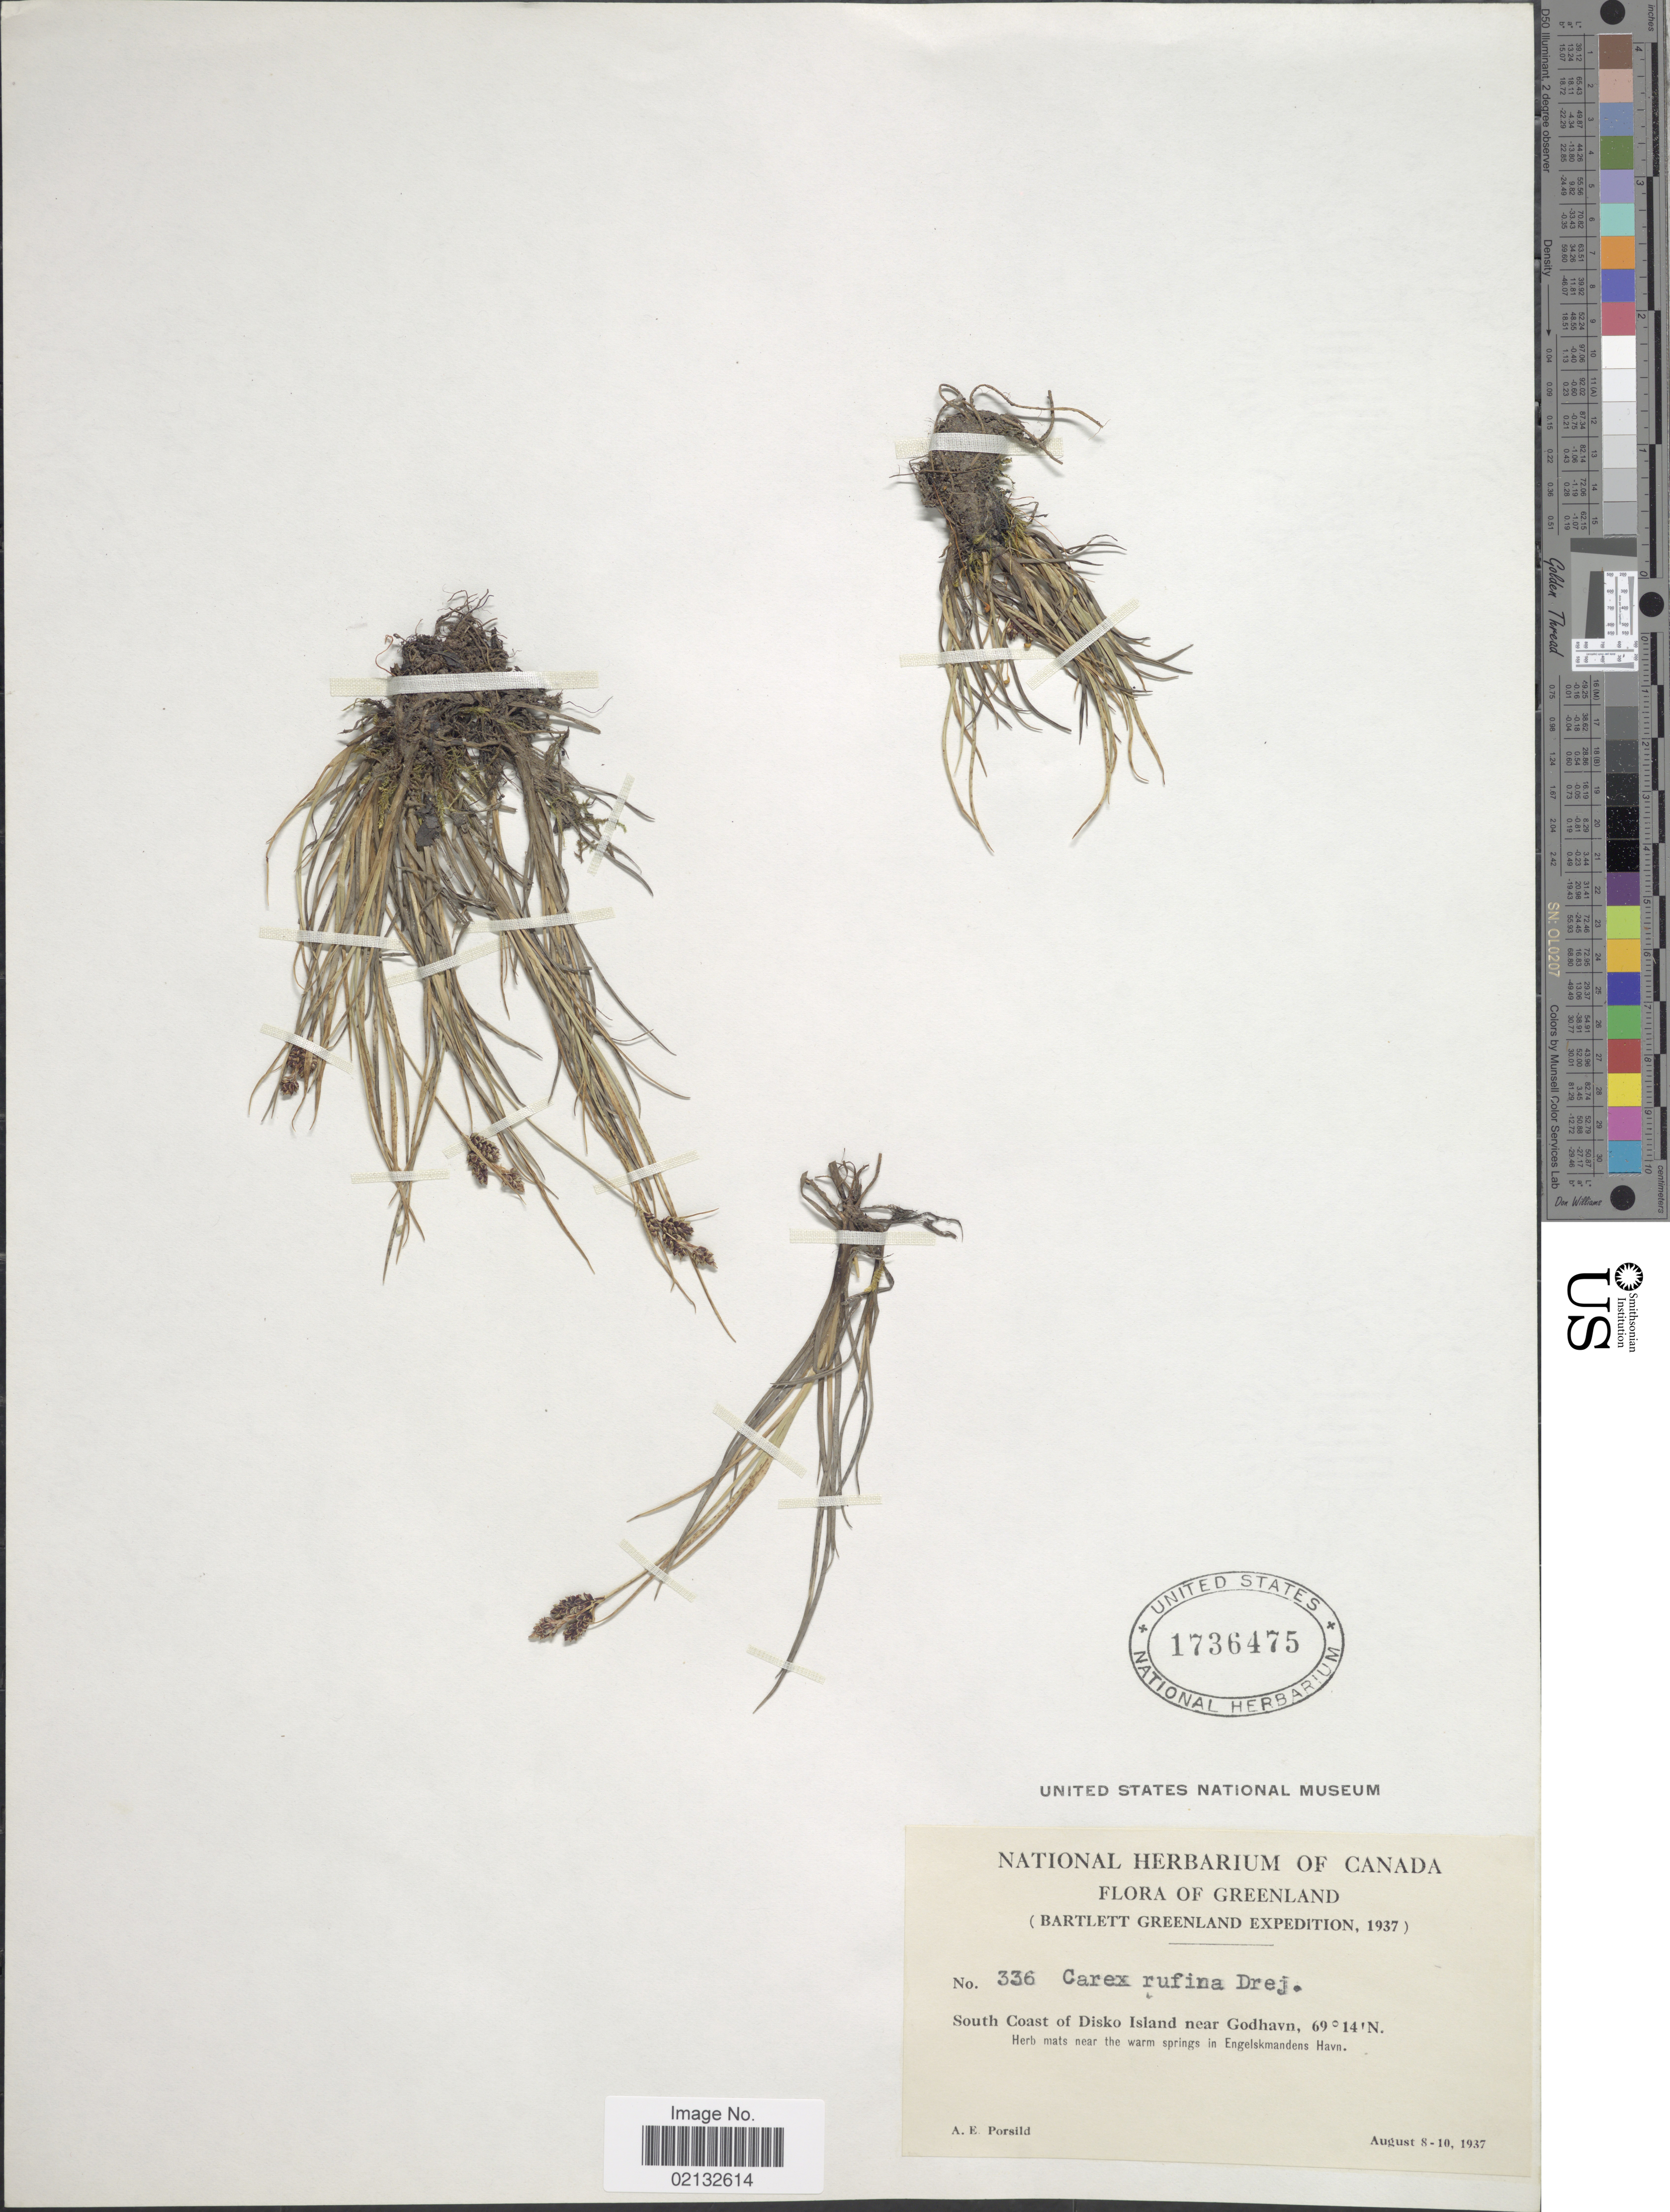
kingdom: Plantae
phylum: Tracheophyta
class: Liliopsida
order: Poales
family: Cyperaceae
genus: Carex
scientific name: Carex rufina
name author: Drejer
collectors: A. E. Porsild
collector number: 336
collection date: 1937-08-08/1937-08-10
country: Greenland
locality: South Coast of Disko Island near Godhavn. Herb mats near the warm springs in engelskmandens Havn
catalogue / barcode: US 1736475